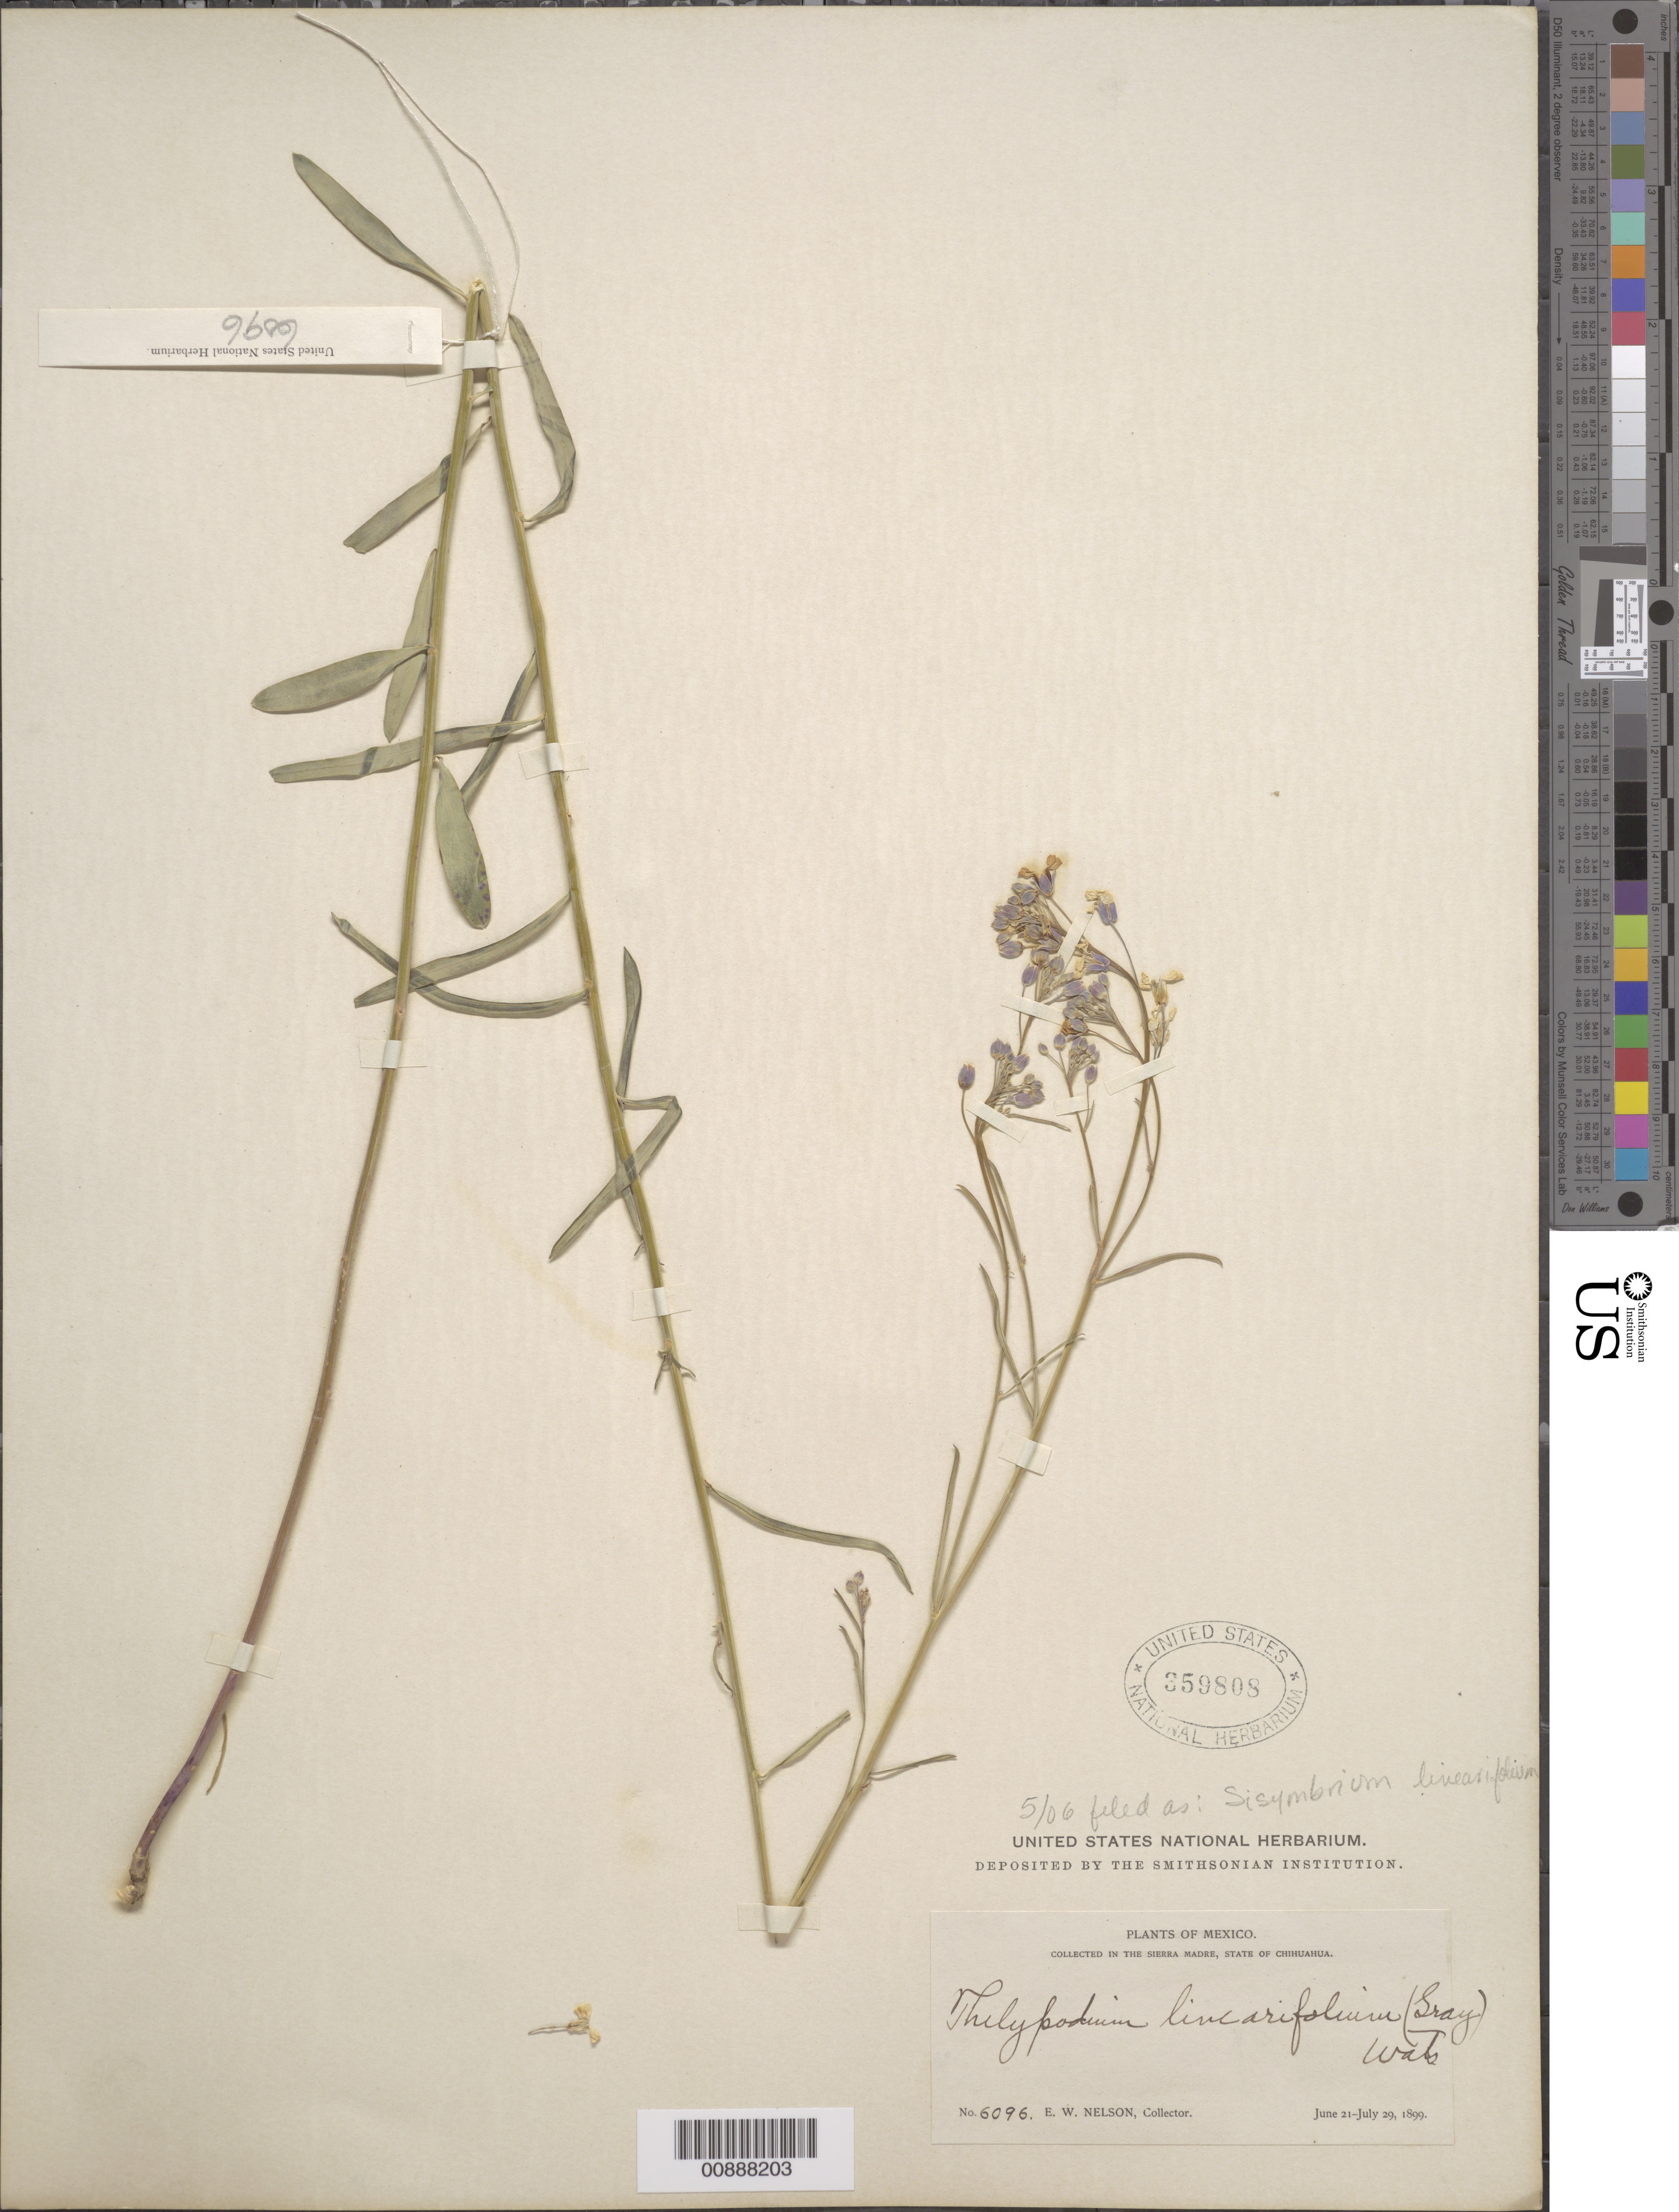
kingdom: Plantae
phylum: Tracheophyta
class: Magnoliopsida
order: Brassicales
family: Brassicaceae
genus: Sisymbrium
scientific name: Sisymbrium linearifolium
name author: (A. Gray) Payson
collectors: E. W. Nelson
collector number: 6096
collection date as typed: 21 Jun 1899 to 29 Jul 1899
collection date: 1899-06-21/1899-07-29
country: Mexico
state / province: Chihuahua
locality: Sierra Madre, Chihuahua.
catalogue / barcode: US 359808